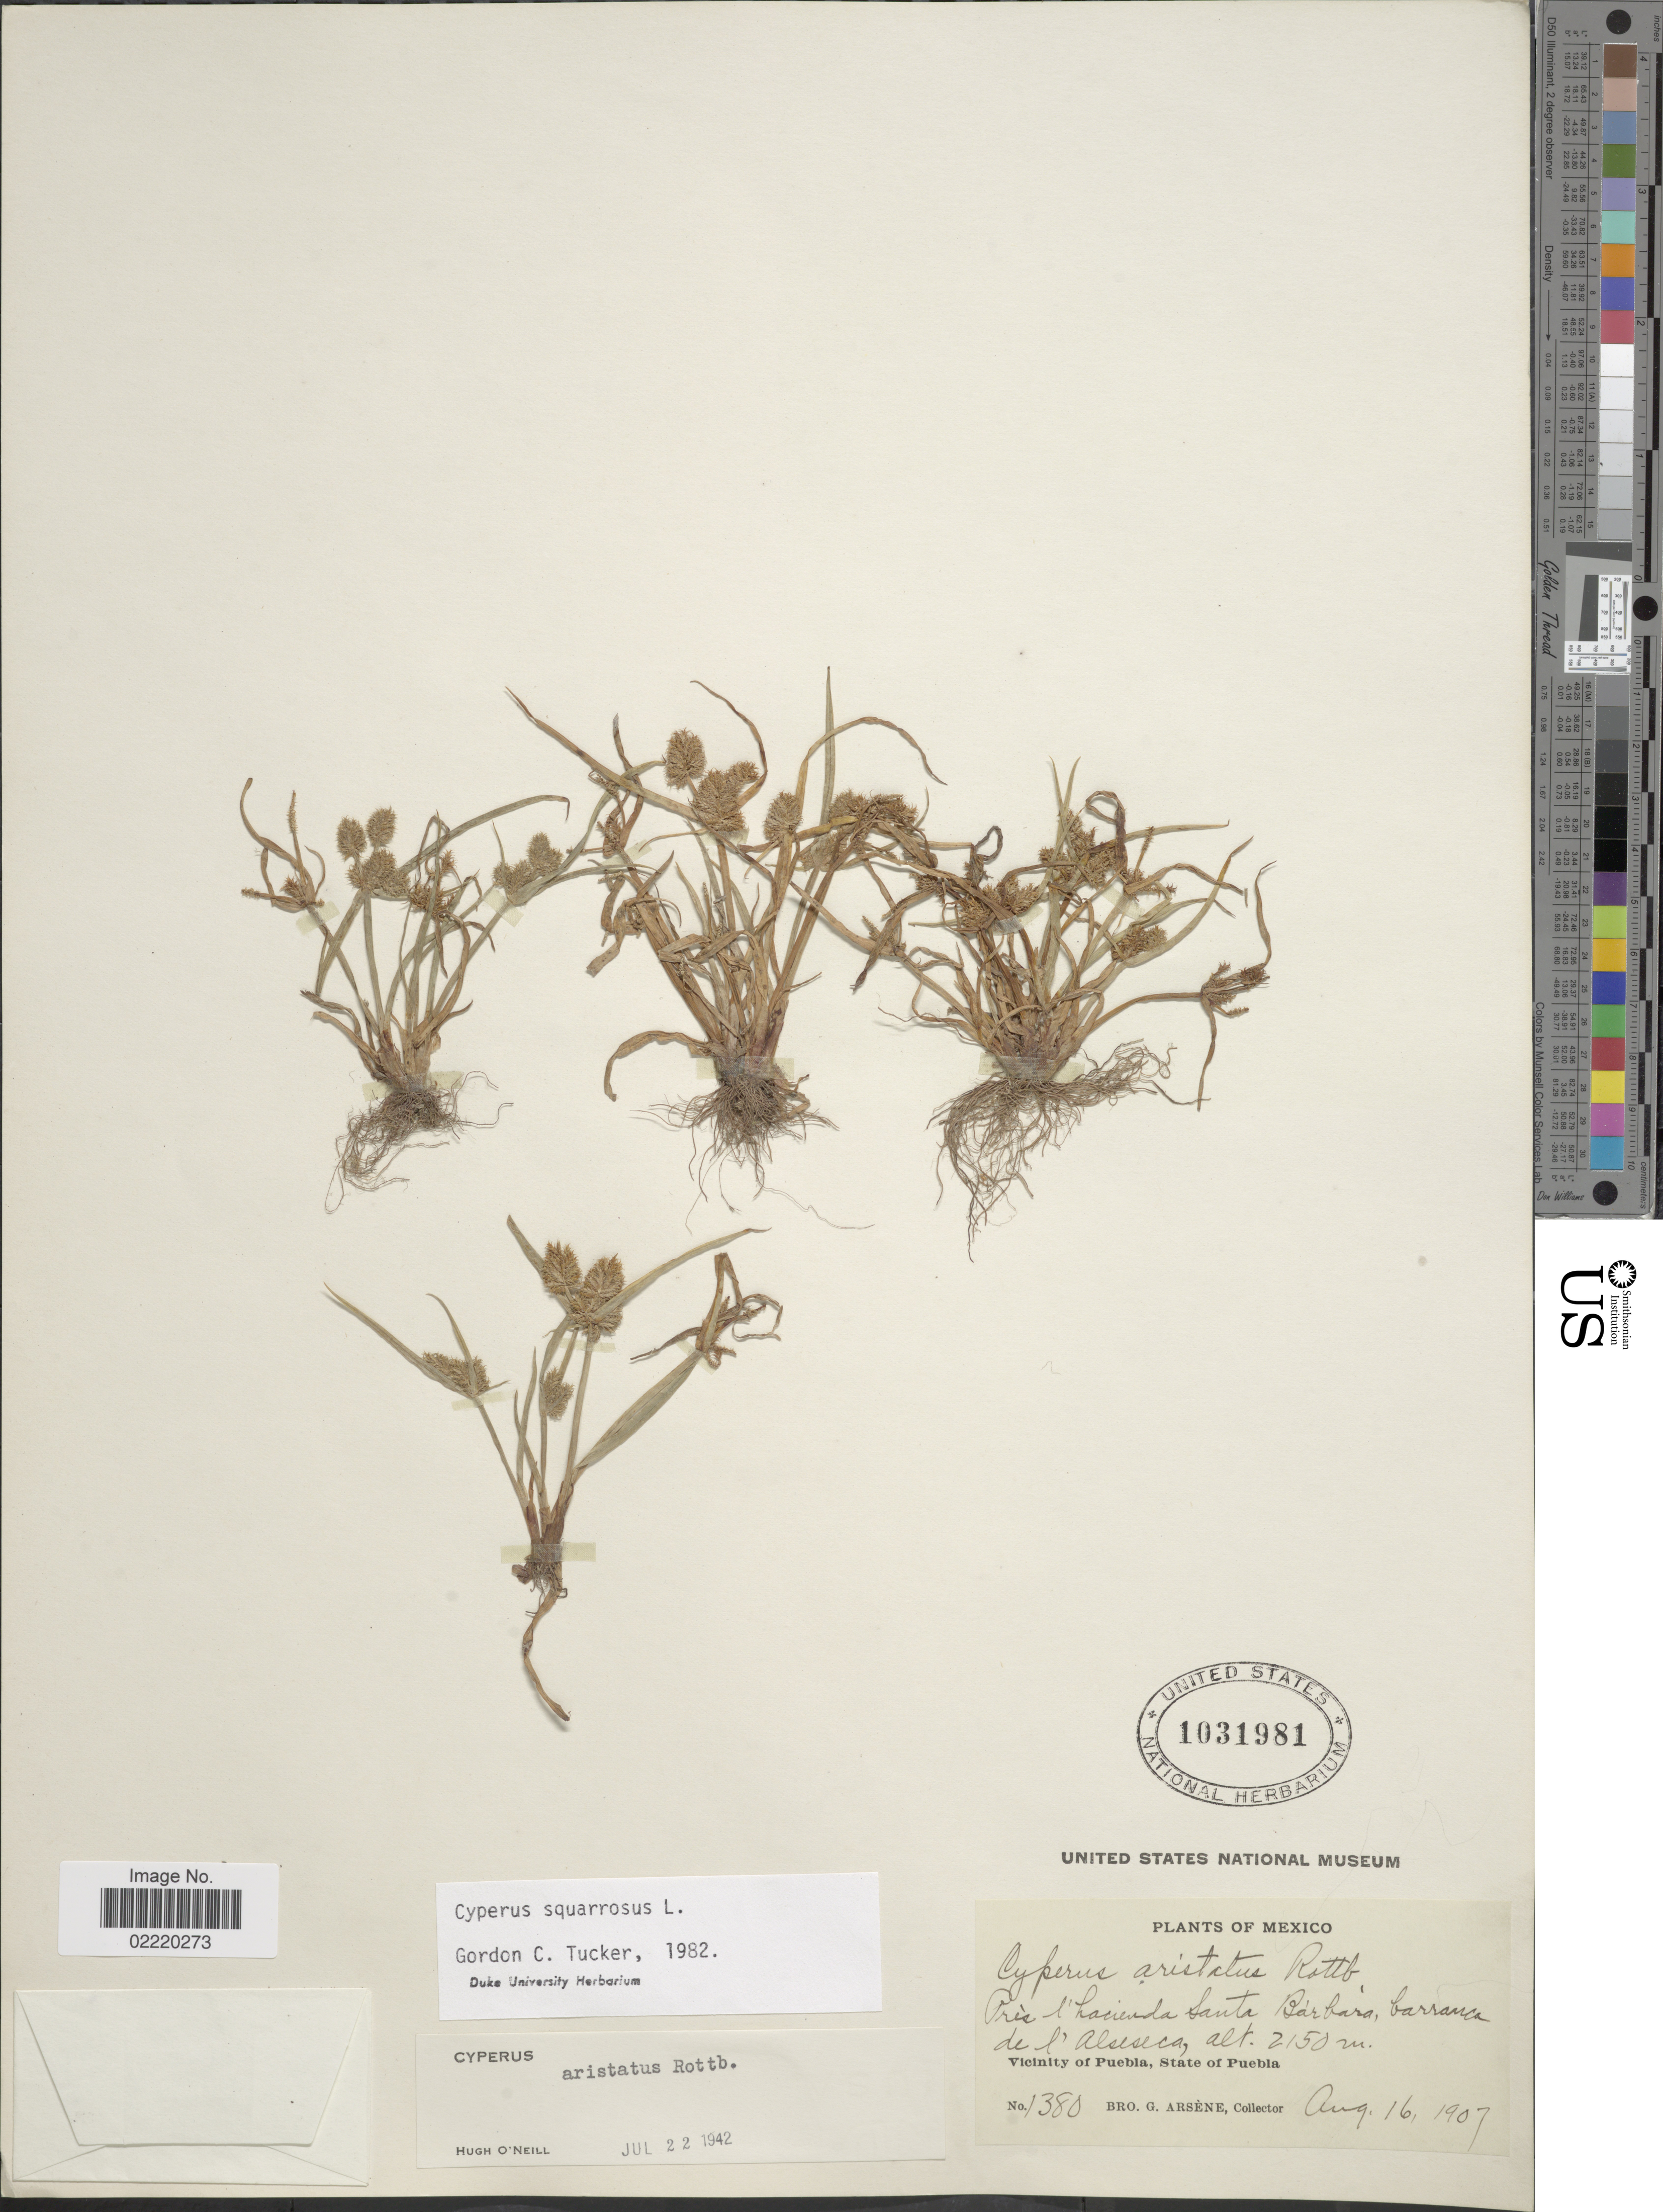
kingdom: Plantae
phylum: Tracheophyta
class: Liliopsida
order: Poales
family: Cyperaceae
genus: Cyperus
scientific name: Cyperus squarrosus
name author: L.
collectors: Bro. G. Arsène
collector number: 1380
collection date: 1907-08-16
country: Mexico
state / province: Puebla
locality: Pres l' hacienda Santa Barbara, barranca de l'Alseseca, Vicinity of Puebla.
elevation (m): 2150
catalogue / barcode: US 1031981